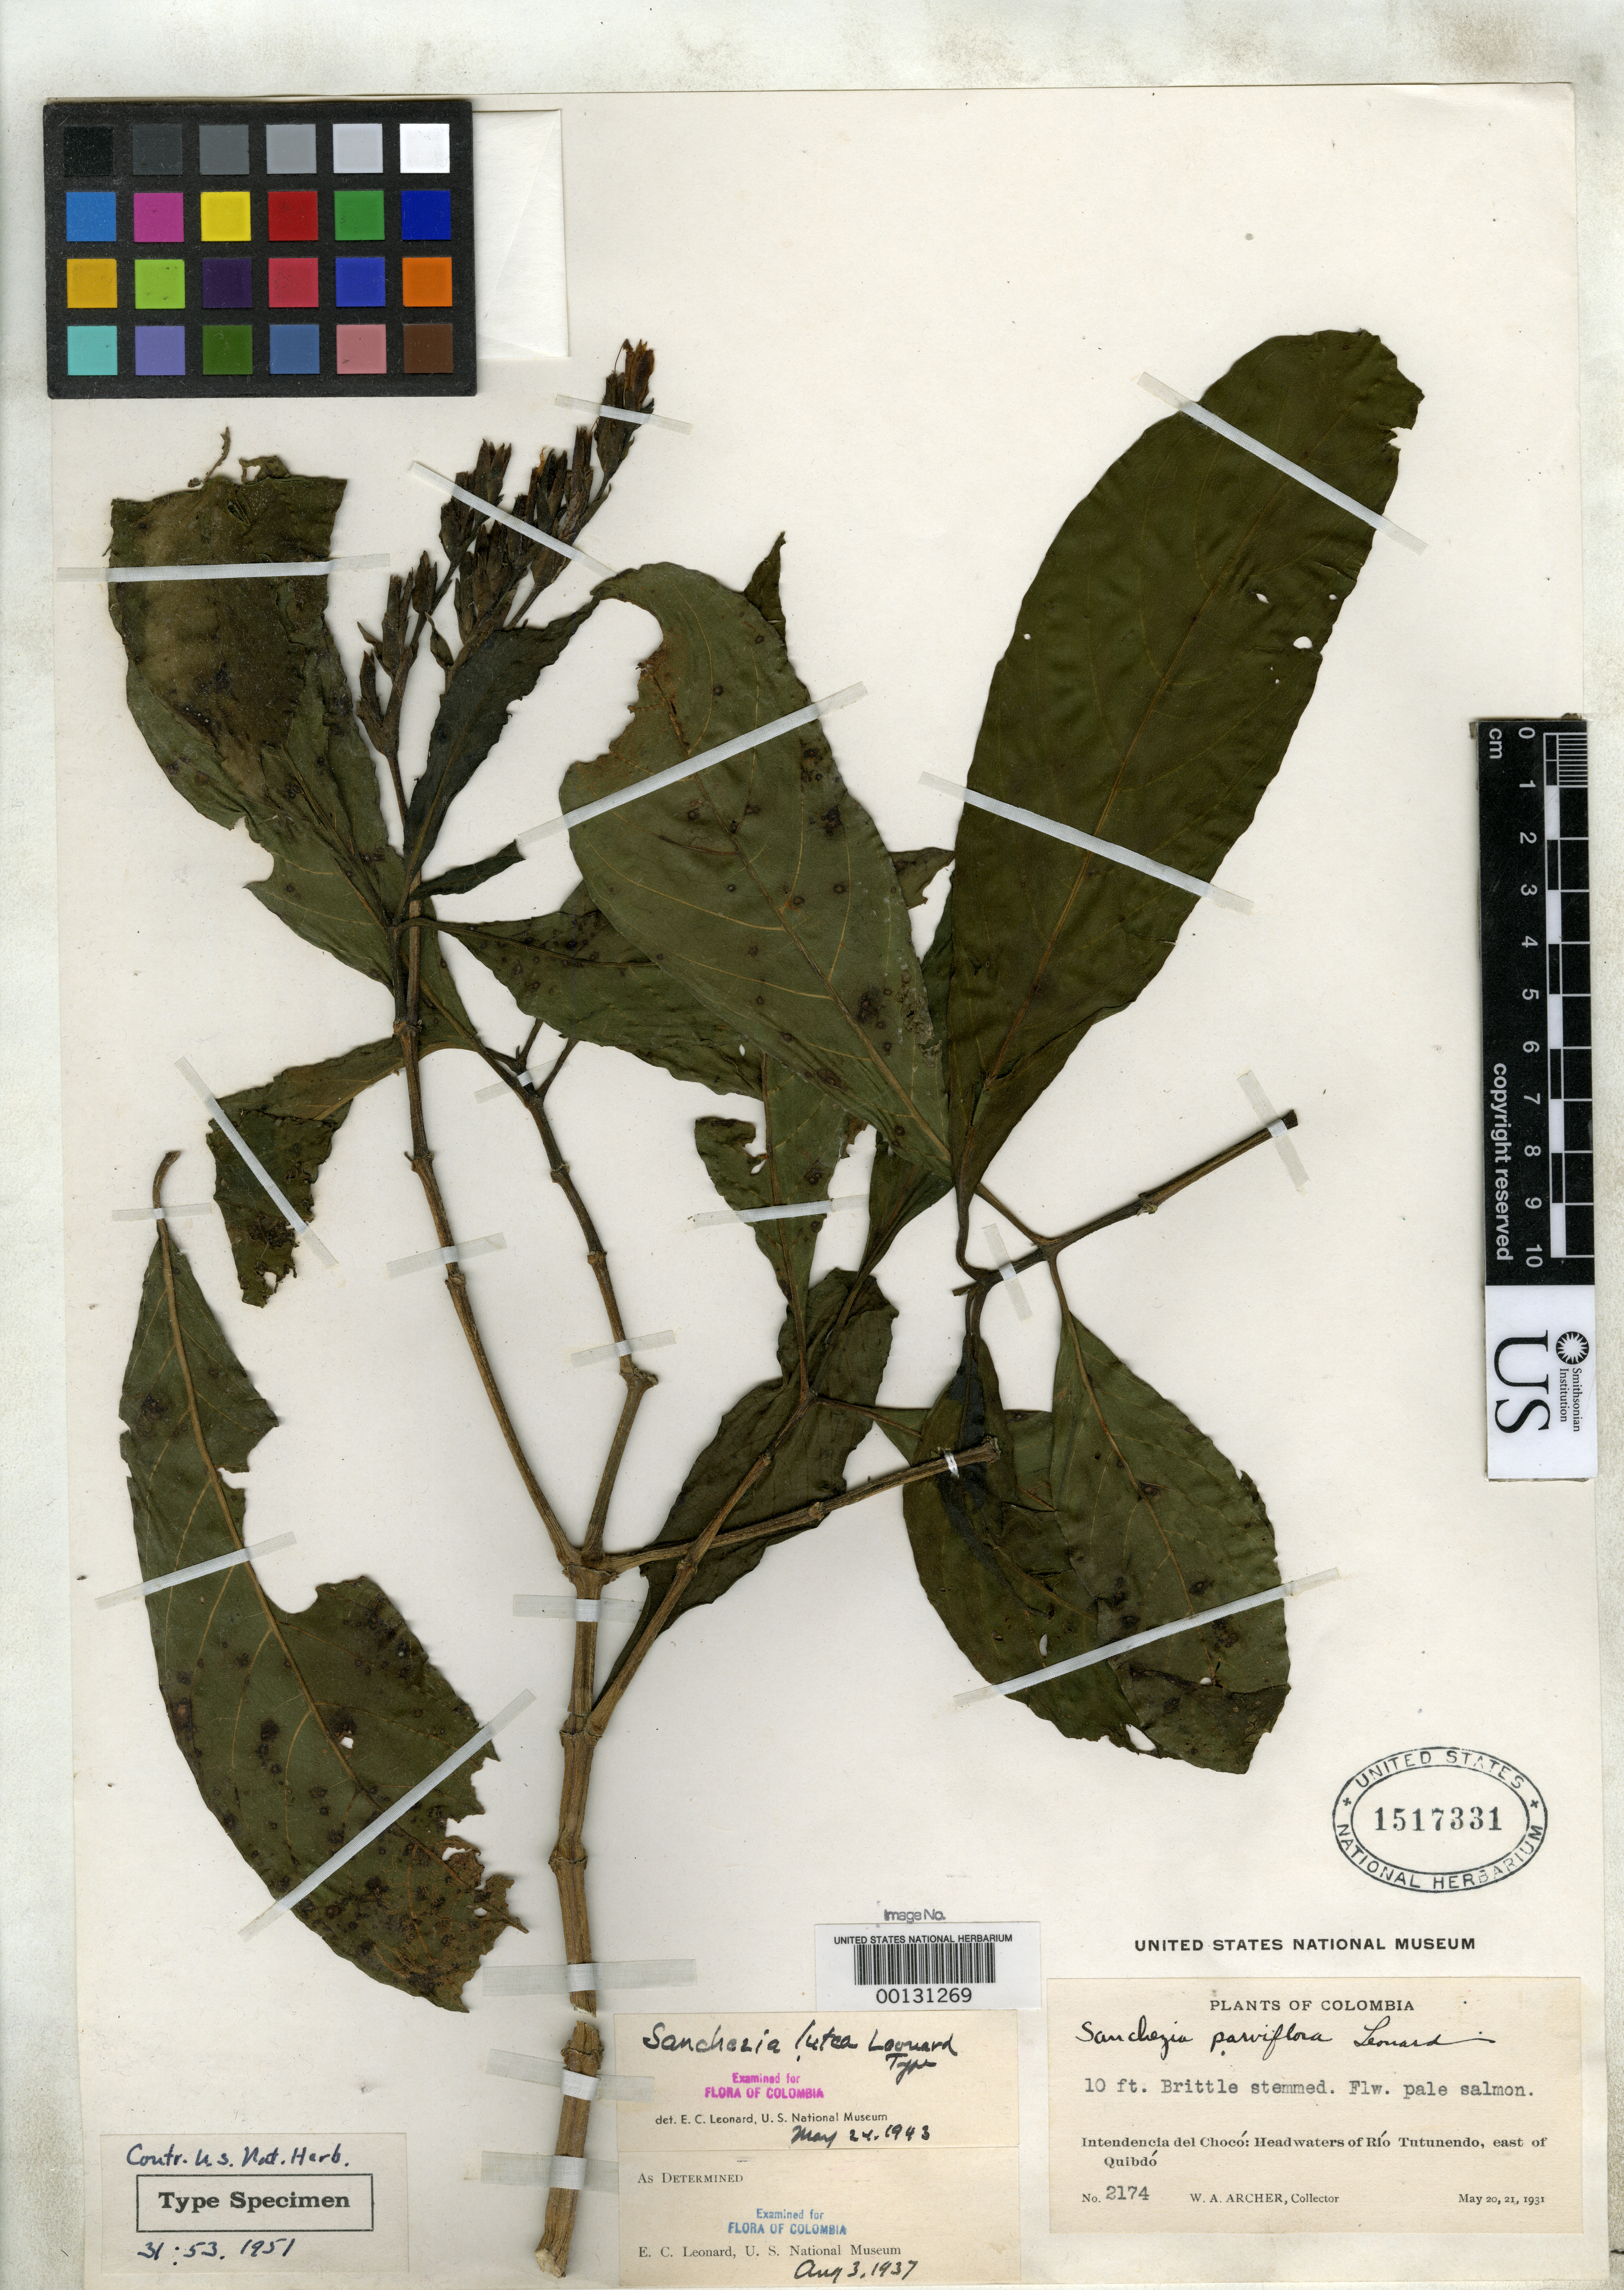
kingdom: Plantae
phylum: Tracheophyta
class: Magnoliopsida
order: Lamiales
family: Acanthaceae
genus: Sanchezia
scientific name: Sanchezia lutea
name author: Leonard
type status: Holotype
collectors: W. A. Archer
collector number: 2174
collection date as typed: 20 May 1931 to 21 May 1931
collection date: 1931-05-20/1931-05-21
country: Colombia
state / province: Chocó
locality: Headwaters of Rio TutUnendo, E of Quibdo.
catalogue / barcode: US 1517331